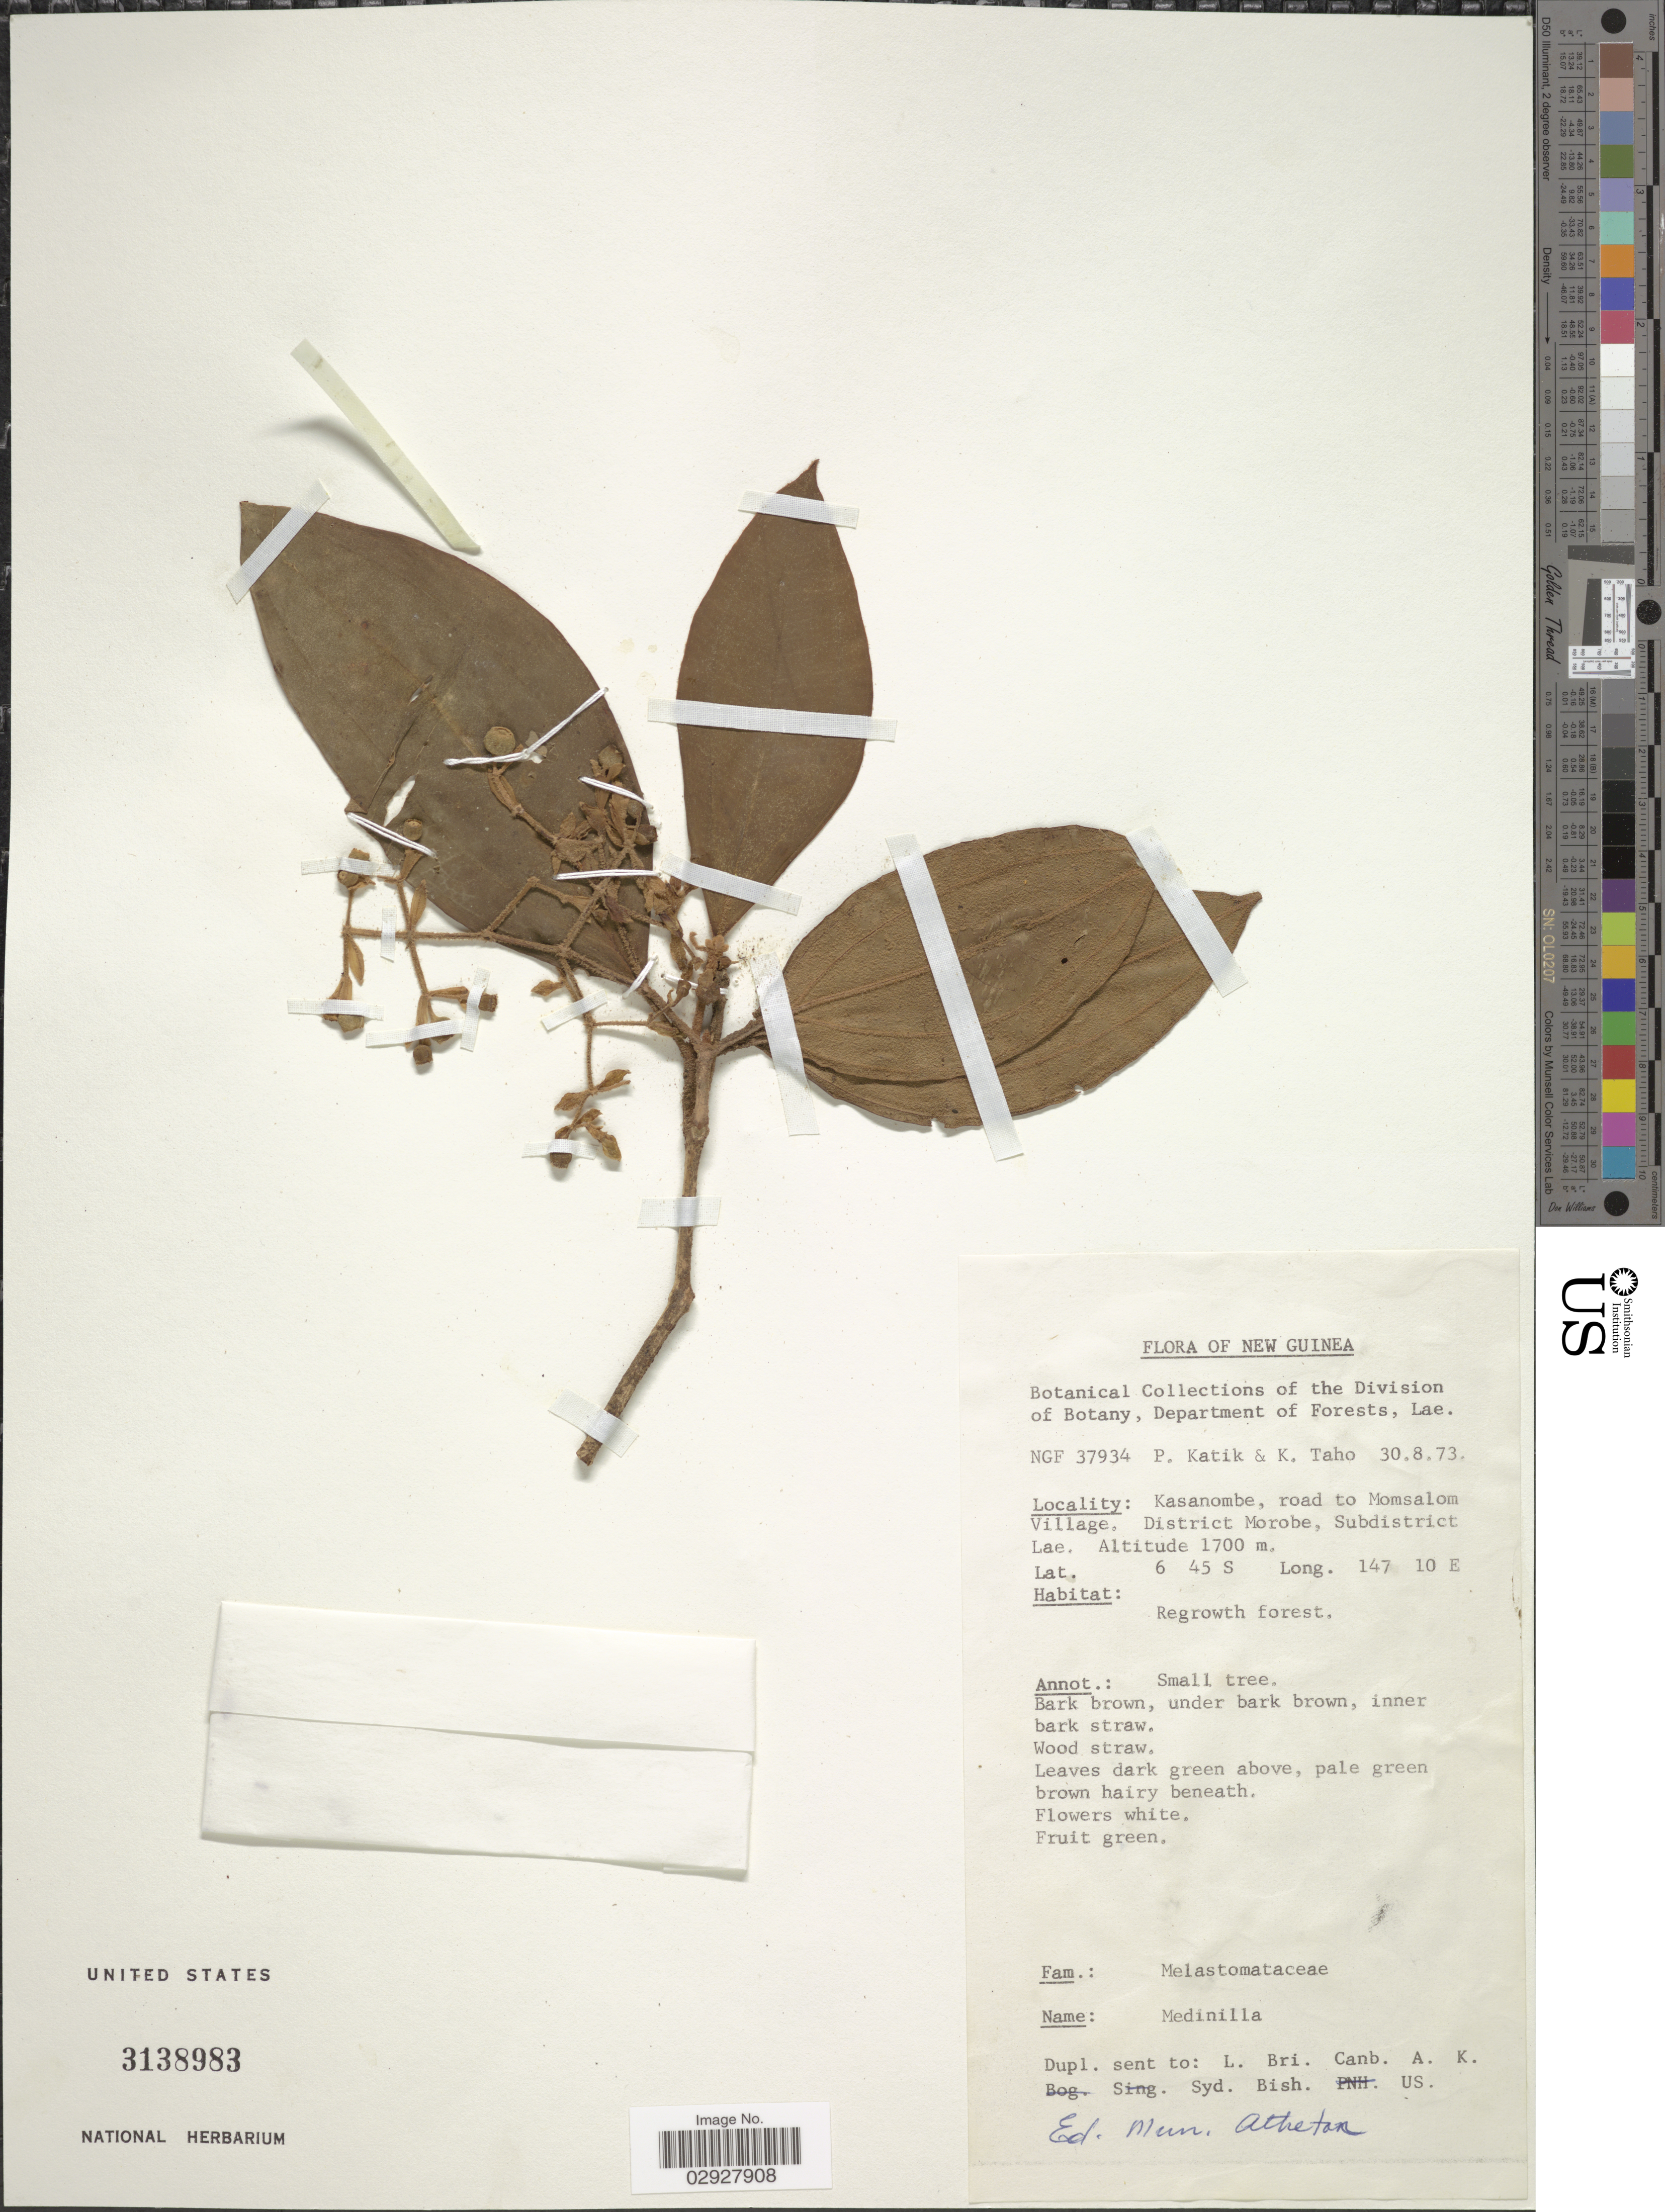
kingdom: Plantae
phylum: Tracheophyta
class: Magnoliopsida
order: Myrtales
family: Melastomataceae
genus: Medinilla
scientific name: Medinilla sp.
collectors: P. Katik & K. Taho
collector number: NGF 37934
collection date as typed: Transcribed d/m/y: 30/8/73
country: Papua New Guinea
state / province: Morobe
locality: New Guinea, Kasanombe, road to Momsalom Village, District Morobe, Subdistrict Lae.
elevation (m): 1700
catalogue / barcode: US 3138983